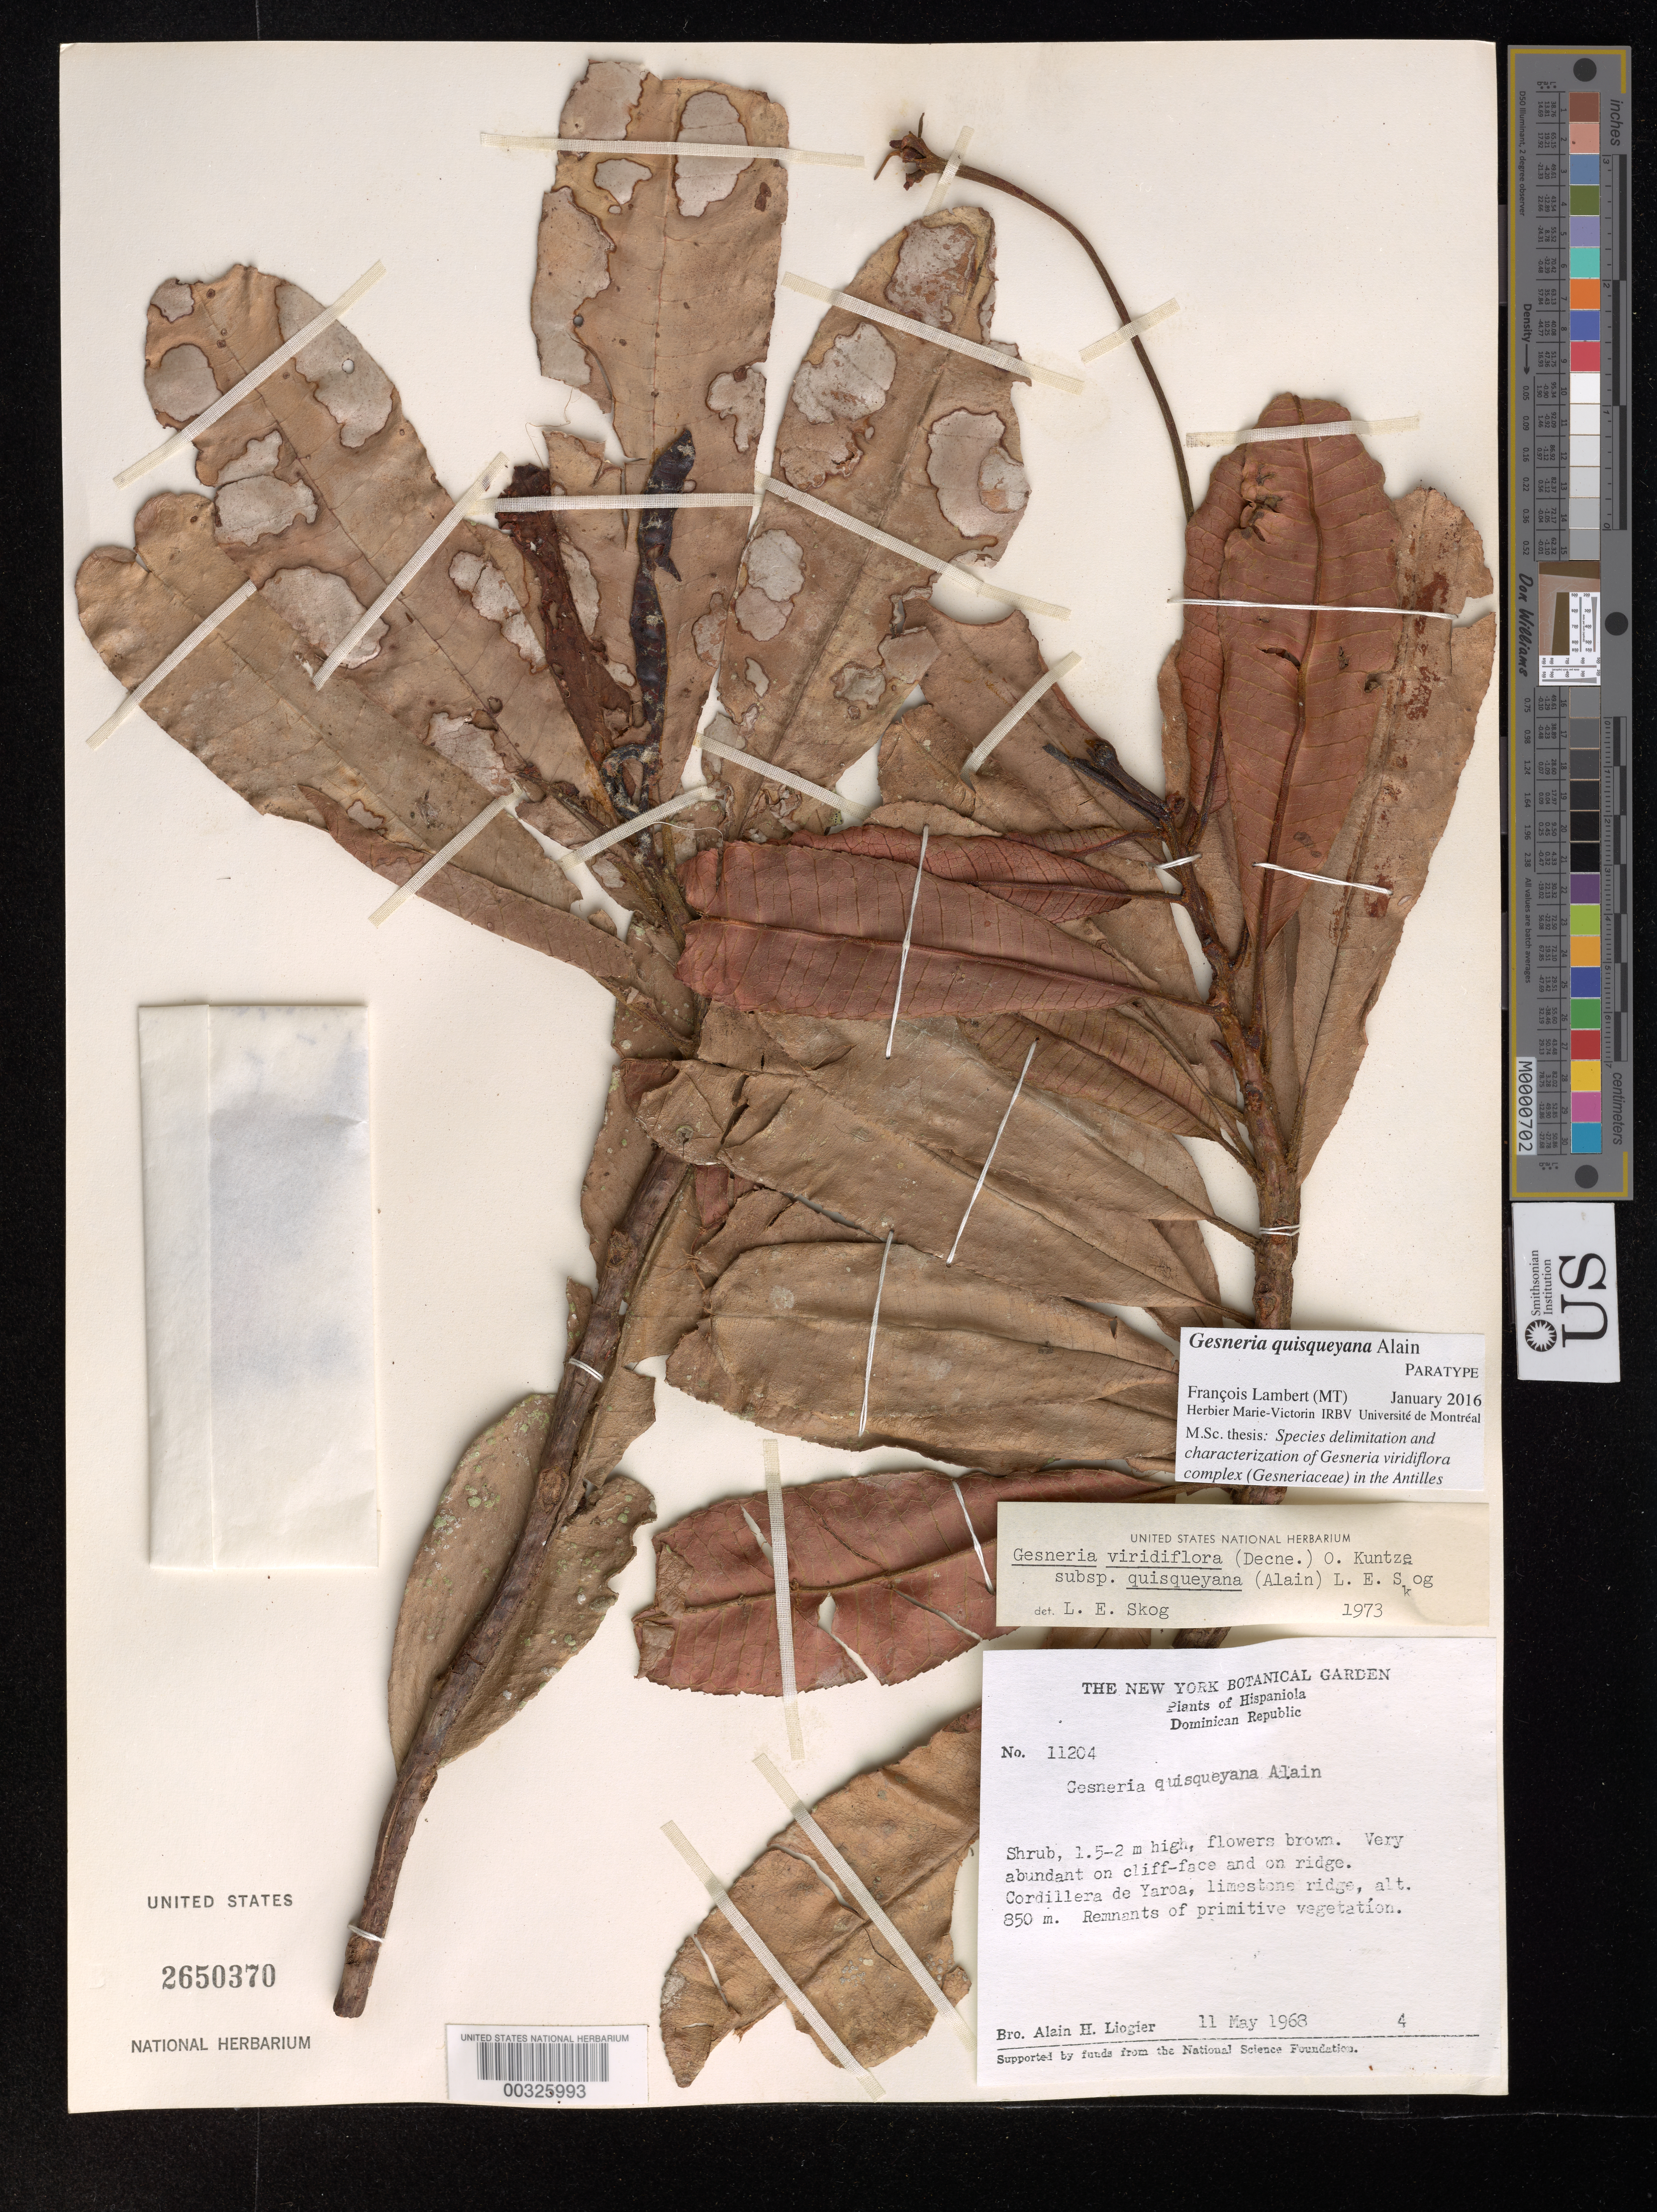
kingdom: Plantae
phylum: Tracheophyta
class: Magnoliopsida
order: Lamiales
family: Gesneriaceae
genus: Gesneria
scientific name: Gesneria quisqueyana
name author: Alain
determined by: Lambert, Francois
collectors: A. H. Liogier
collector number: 11204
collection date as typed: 11 May 1968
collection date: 1968-05-11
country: Dominican Republic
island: Hispaniola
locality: Cordillera de Yaroa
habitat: Limestone ridge, remnants of primitive vegetation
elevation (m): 850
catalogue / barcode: US 2650370